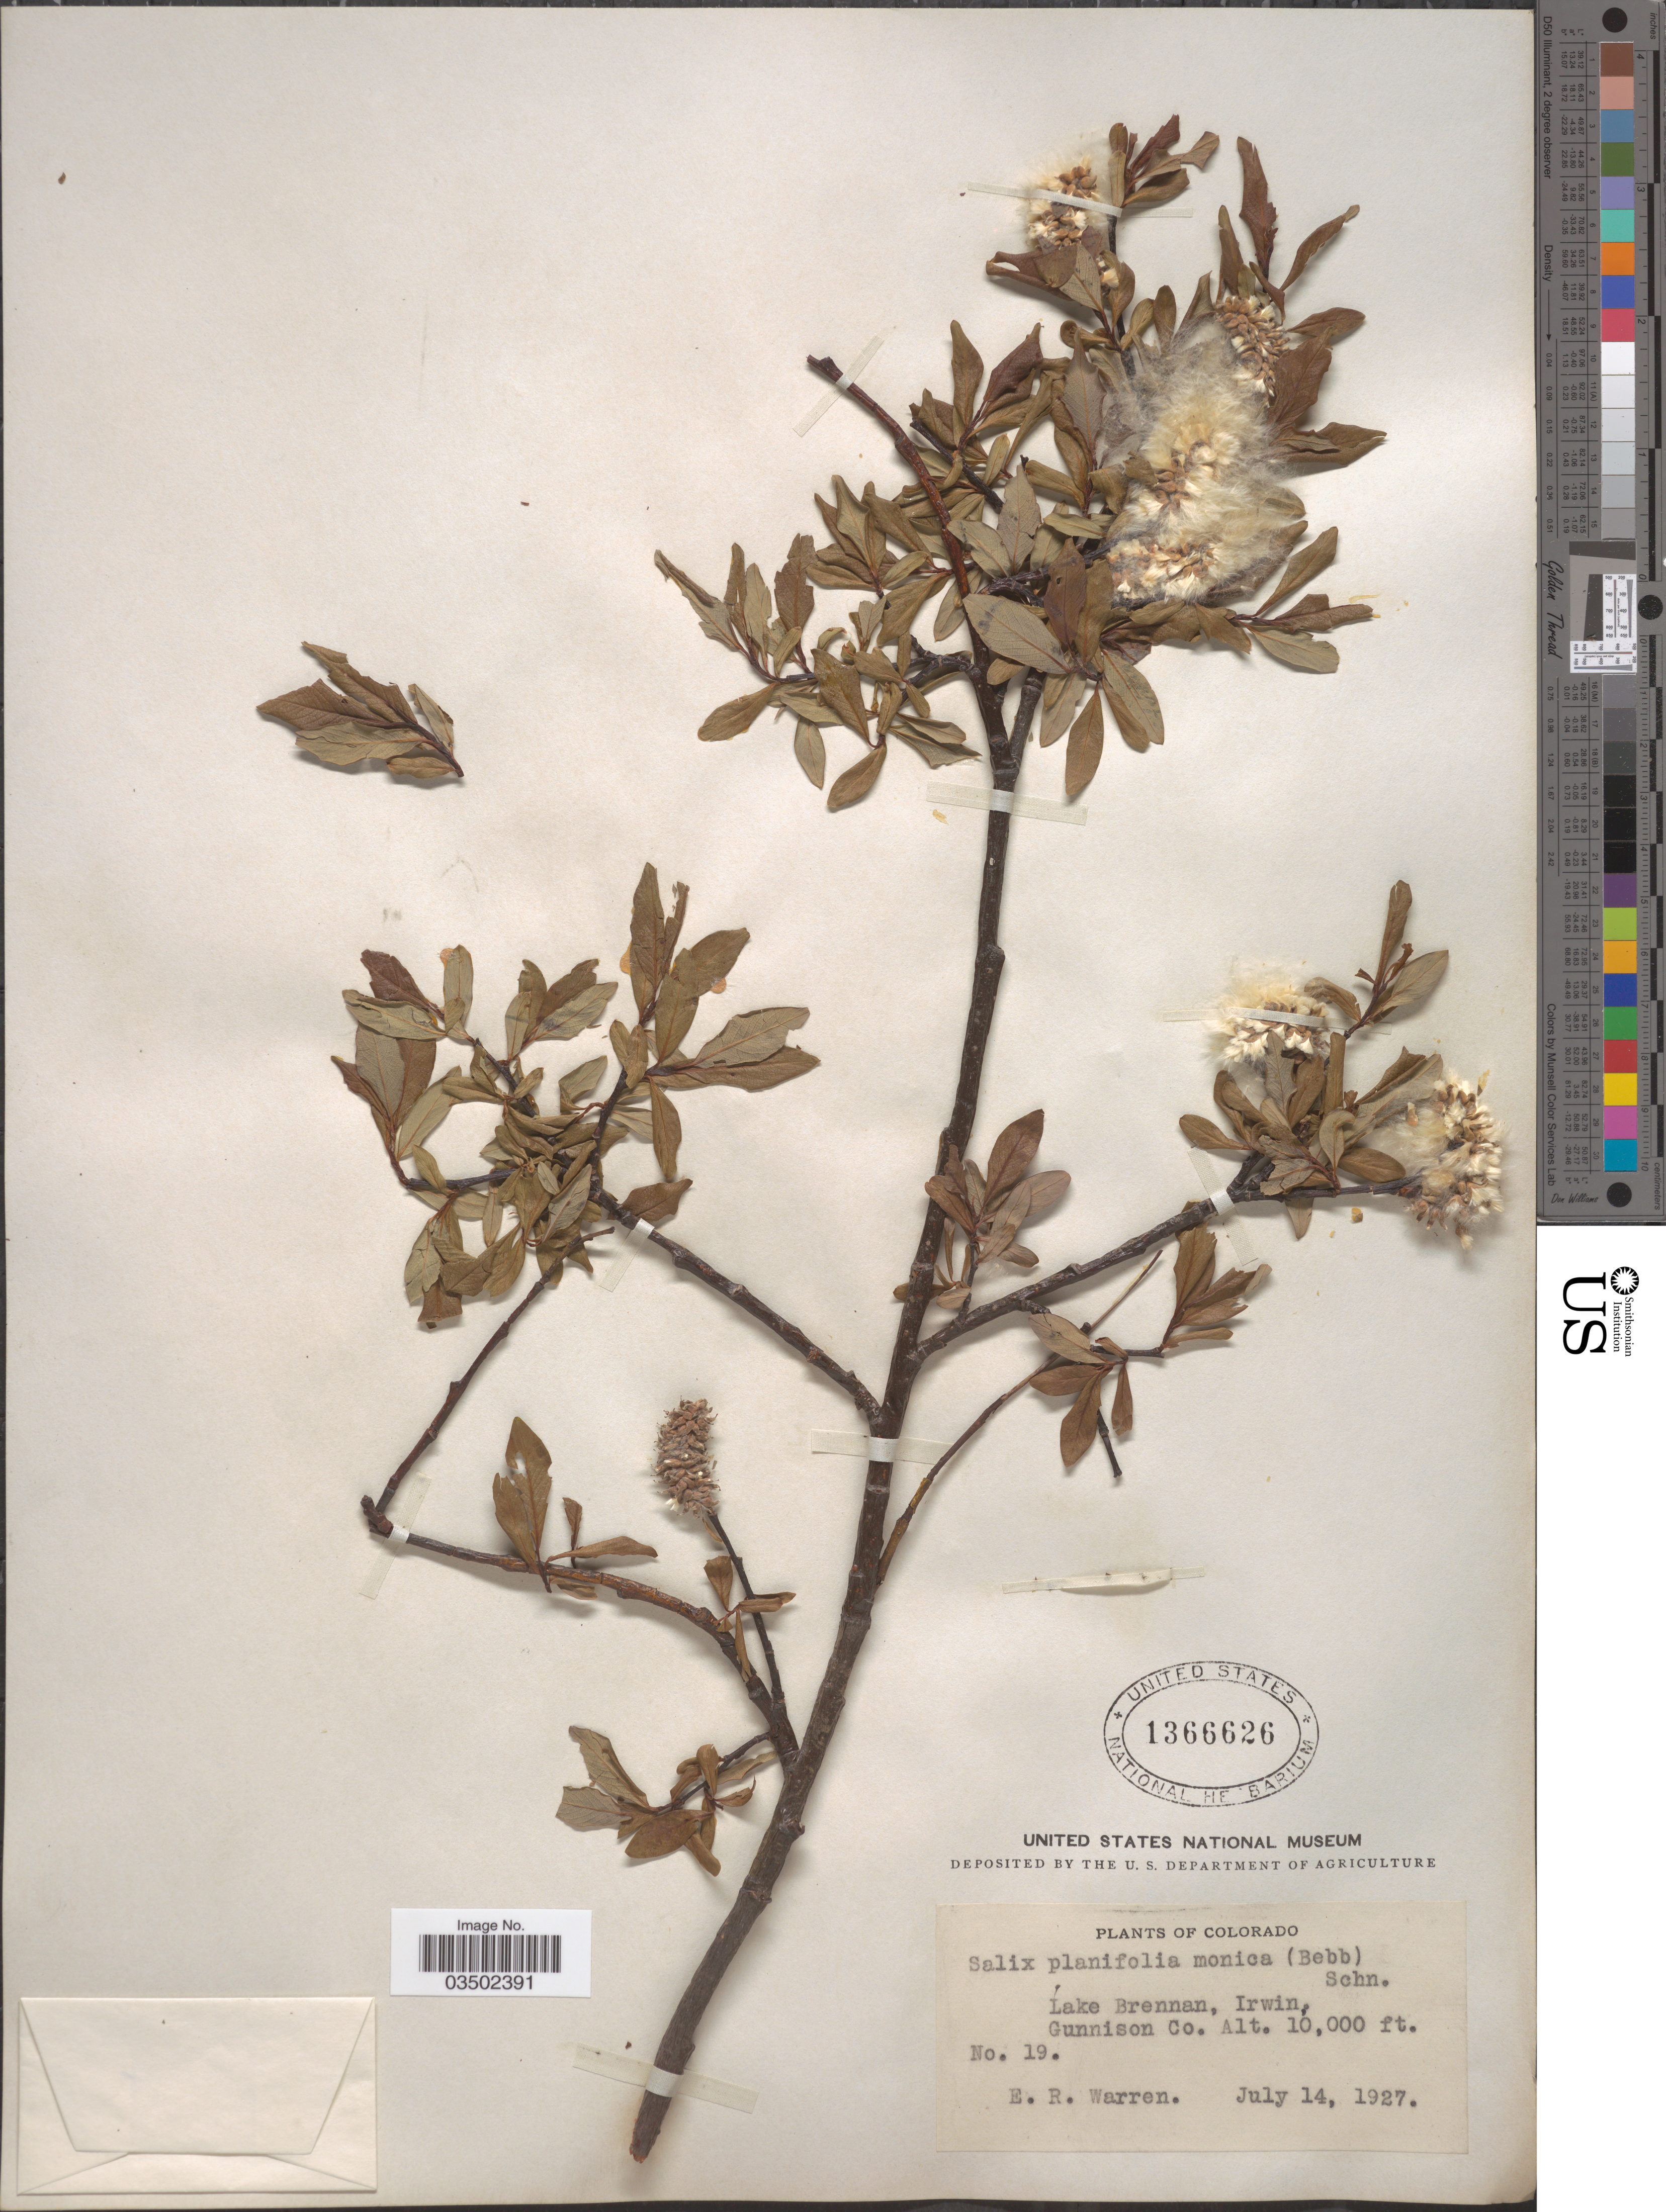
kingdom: Plantae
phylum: Tracheophyta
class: Magnoliopsida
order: Malpighiales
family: Salicaceae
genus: Salix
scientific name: Salix planifolia var. monica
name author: (Bebb) C.K. Schneid.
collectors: E. Warren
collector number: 19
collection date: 1927-07-14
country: United States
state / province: Colorado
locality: Lake Brennan, Irwin, Gunnison Co.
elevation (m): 3048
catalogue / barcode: US 1366626